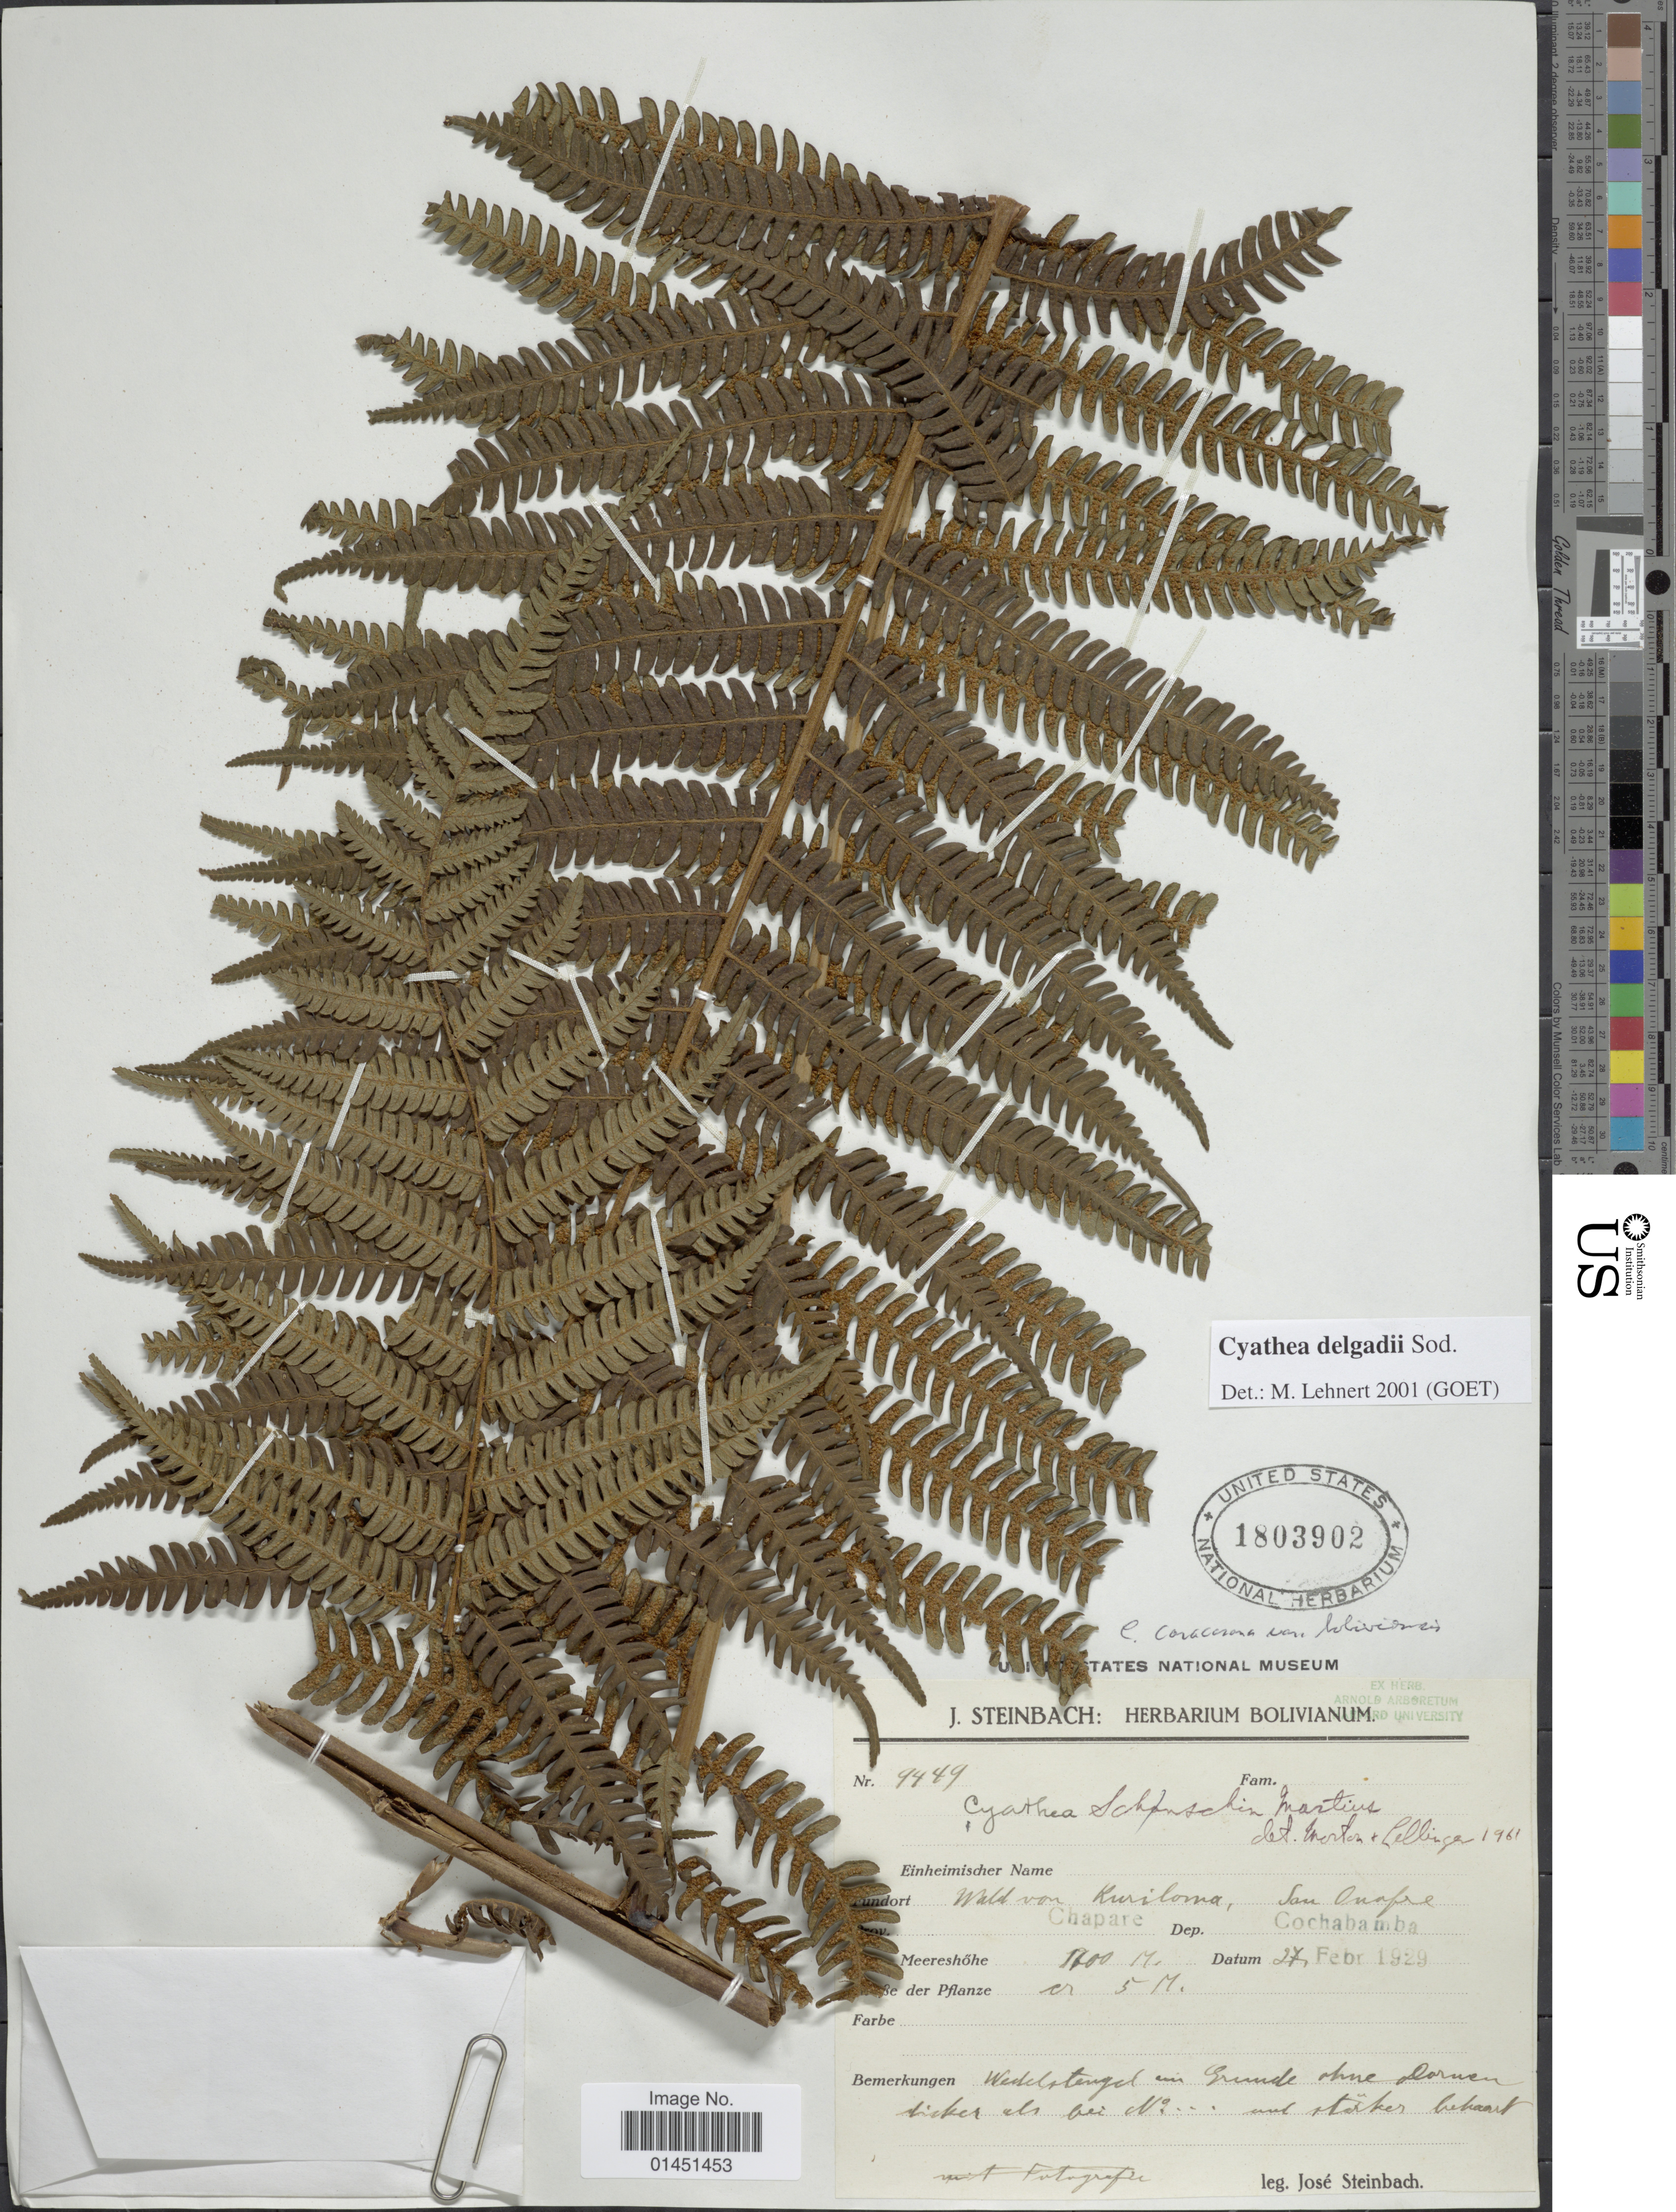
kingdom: Plantae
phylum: Tracheophyta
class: Polypodiopsida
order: Cyatheales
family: Cyatheaceae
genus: Cyathea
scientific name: Cyathea delgadii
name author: Pohl ex Sternb.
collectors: J. Steinbach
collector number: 9449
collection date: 1929-02-27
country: Bolivia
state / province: Cochabamba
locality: Wald von Kuriloma, San Onofre, Chapare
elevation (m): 1600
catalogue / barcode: US 1803902